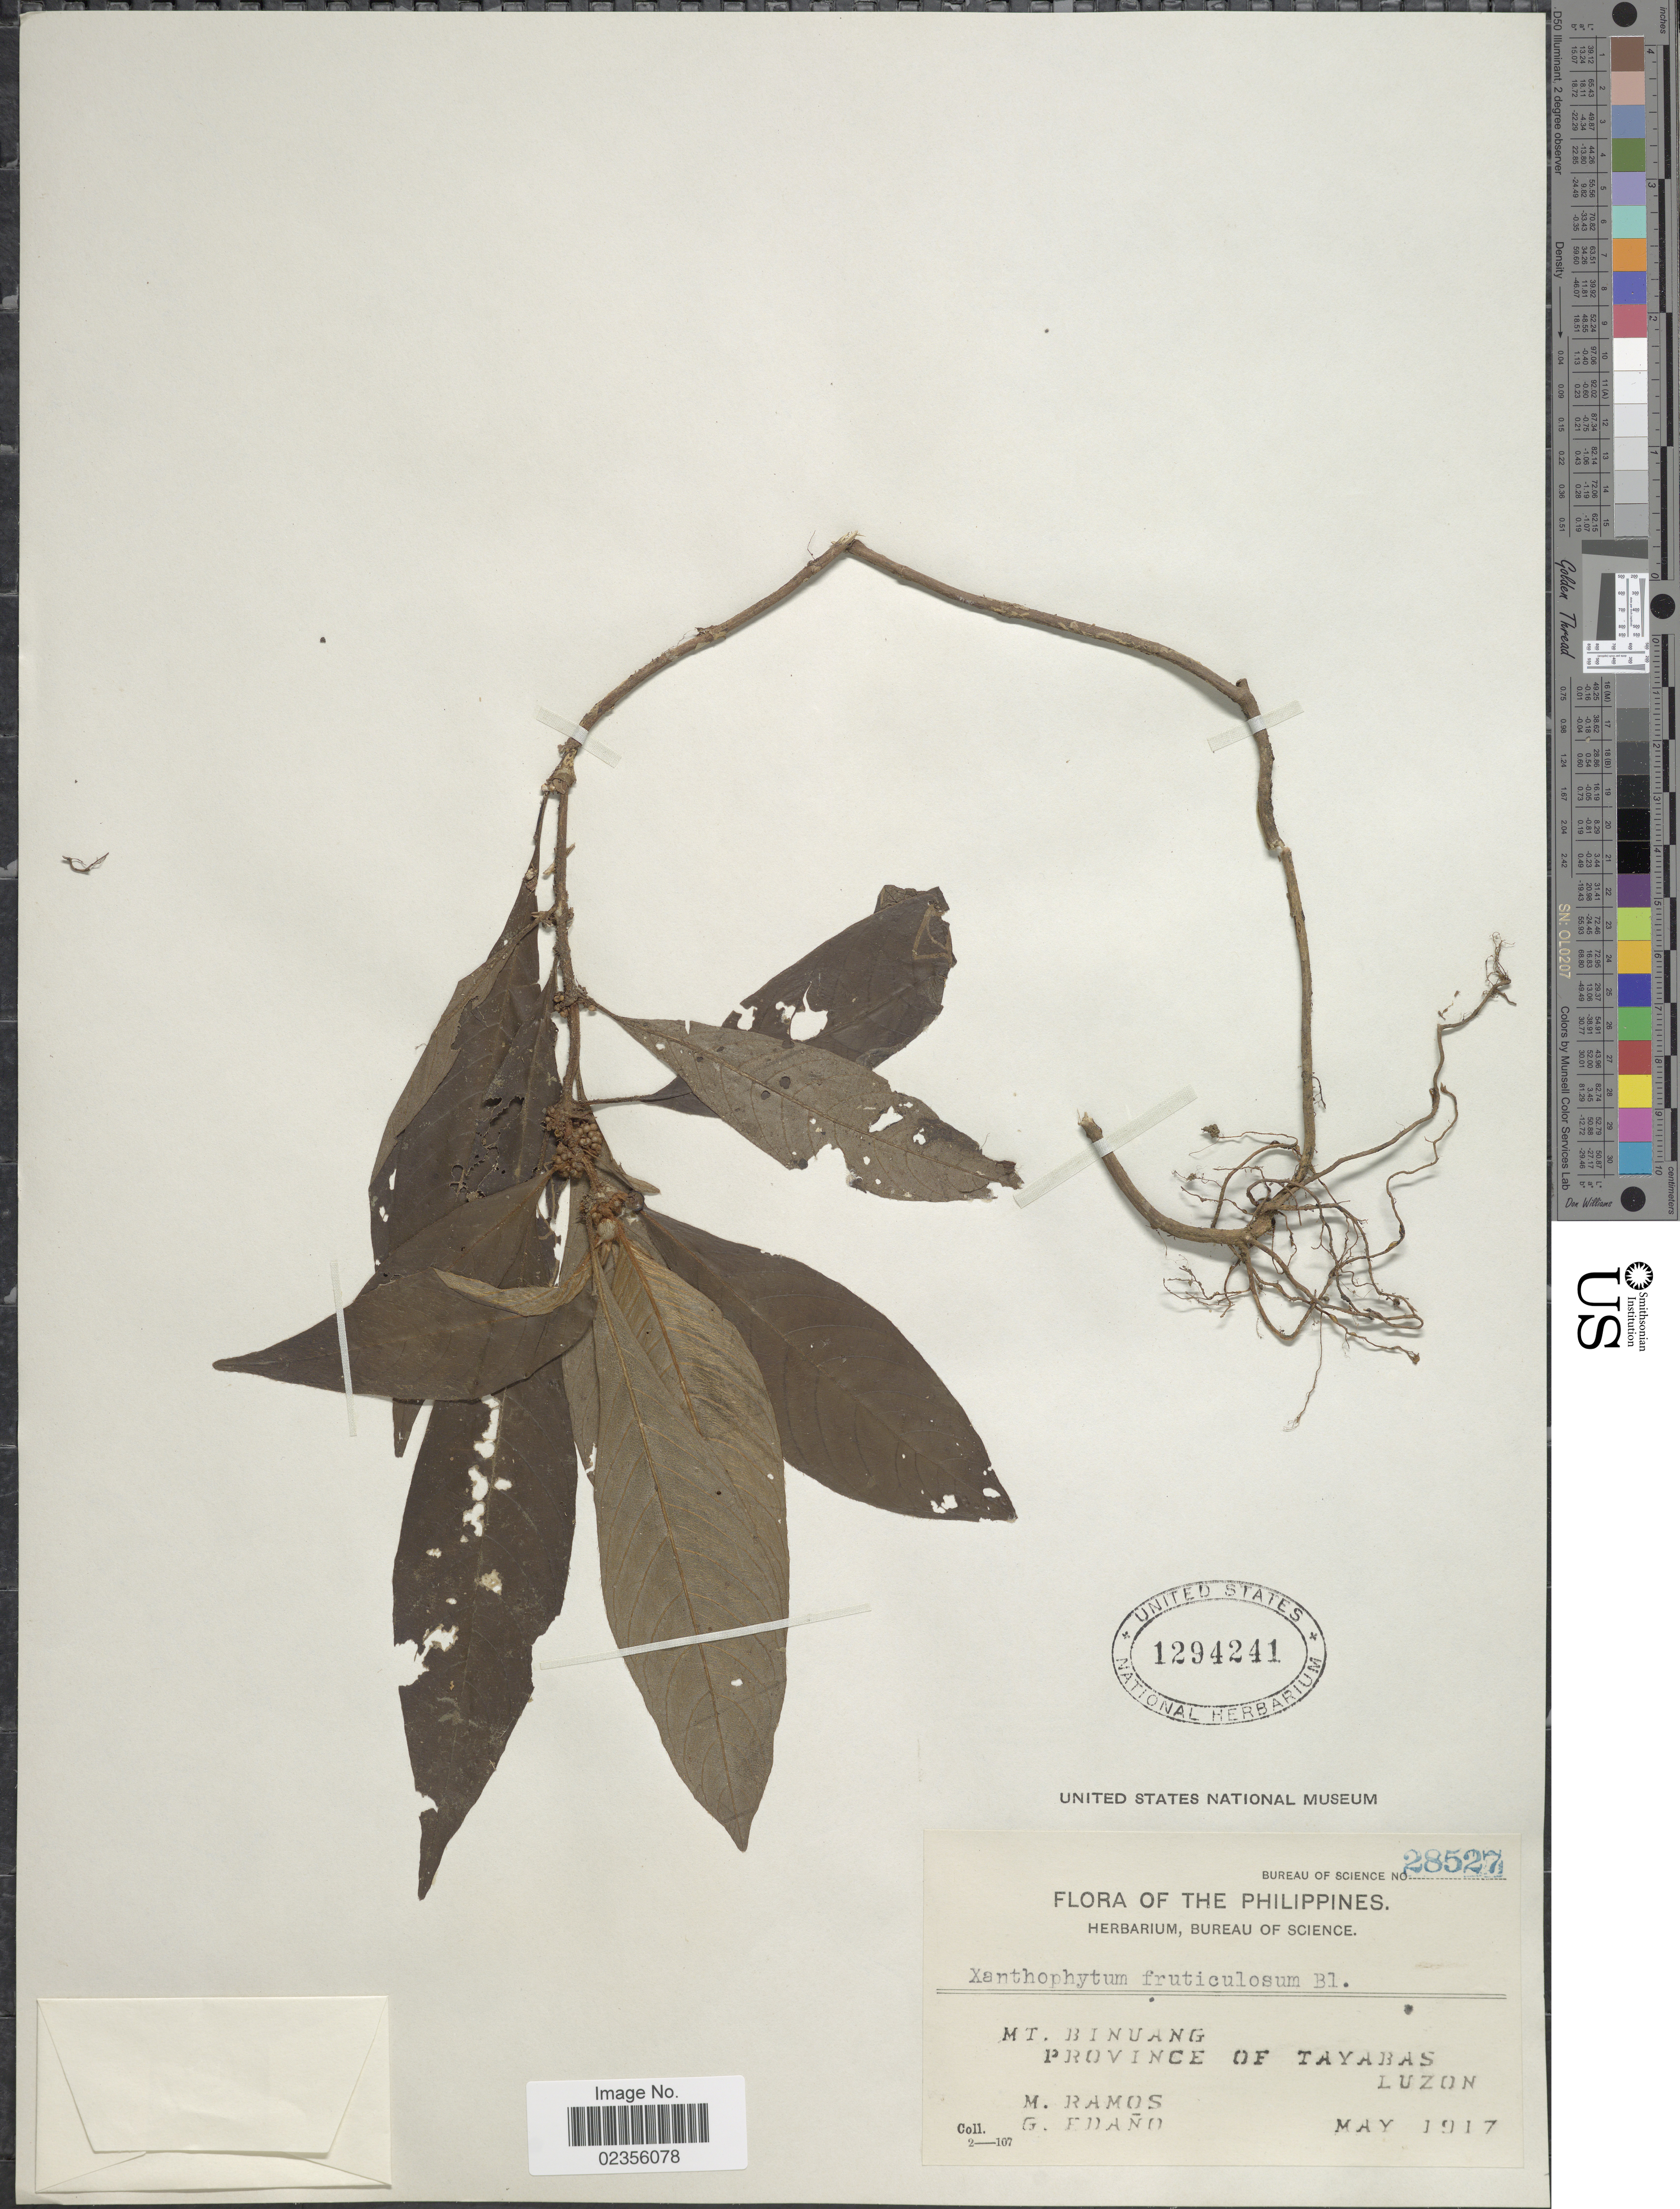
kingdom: Plantae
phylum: Tracheophyta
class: Magnoliopsida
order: Gentianales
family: Rubiaceae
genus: Xanthophytum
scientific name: Xanthophytum ferrugineum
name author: (DC.) Merr.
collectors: M. Ramos & G. Edaño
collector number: Bureau of Science28527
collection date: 1917-05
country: Philippines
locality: Mt. Binuang. Province of Tayabas, Luzon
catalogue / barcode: US 1294241